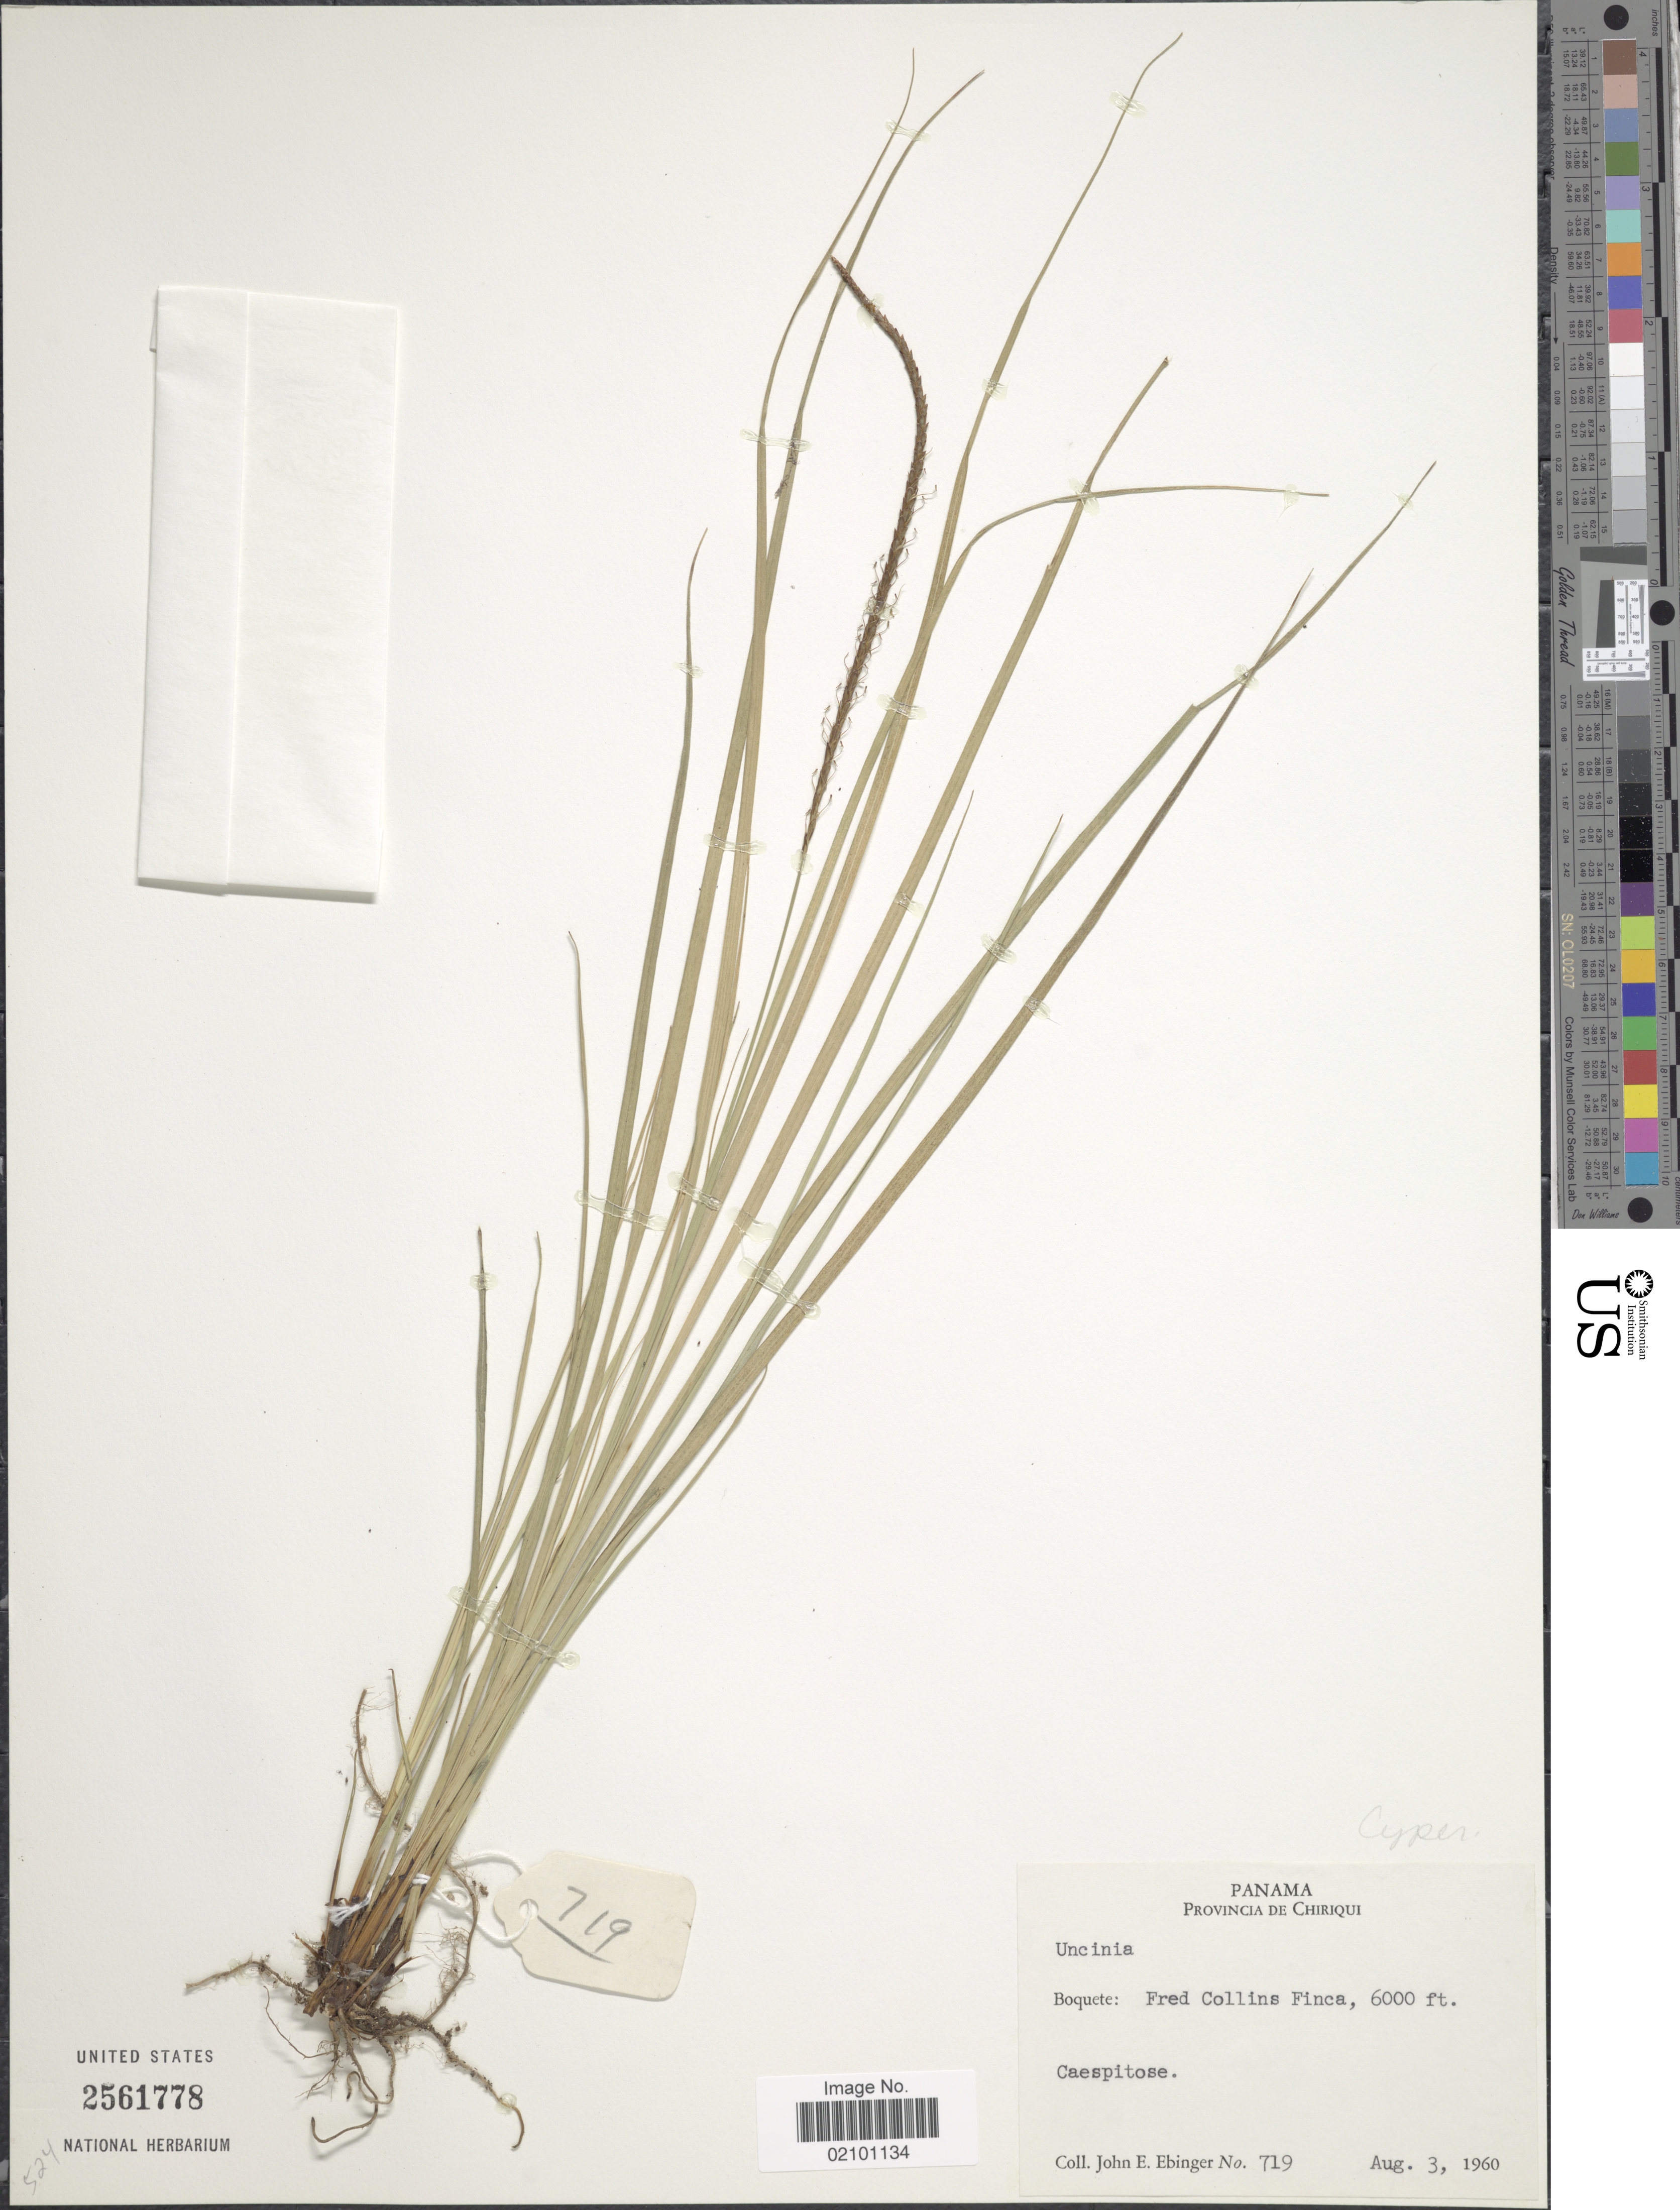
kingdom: Plantae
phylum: Tracheophyta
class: Liliopsida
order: Poales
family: Cyperaceae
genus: Carex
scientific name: Carex hamata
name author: Sw.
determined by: Jimnéz-Mejias, Pedro, (UPOS), Universidad Pablo de Olavide (SPAIN)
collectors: J. Ebinger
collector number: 719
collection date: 1960-08-03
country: Panama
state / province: Chiriqui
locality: Boquete, Fred Collins Finca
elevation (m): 1829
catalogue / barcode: US 2561778